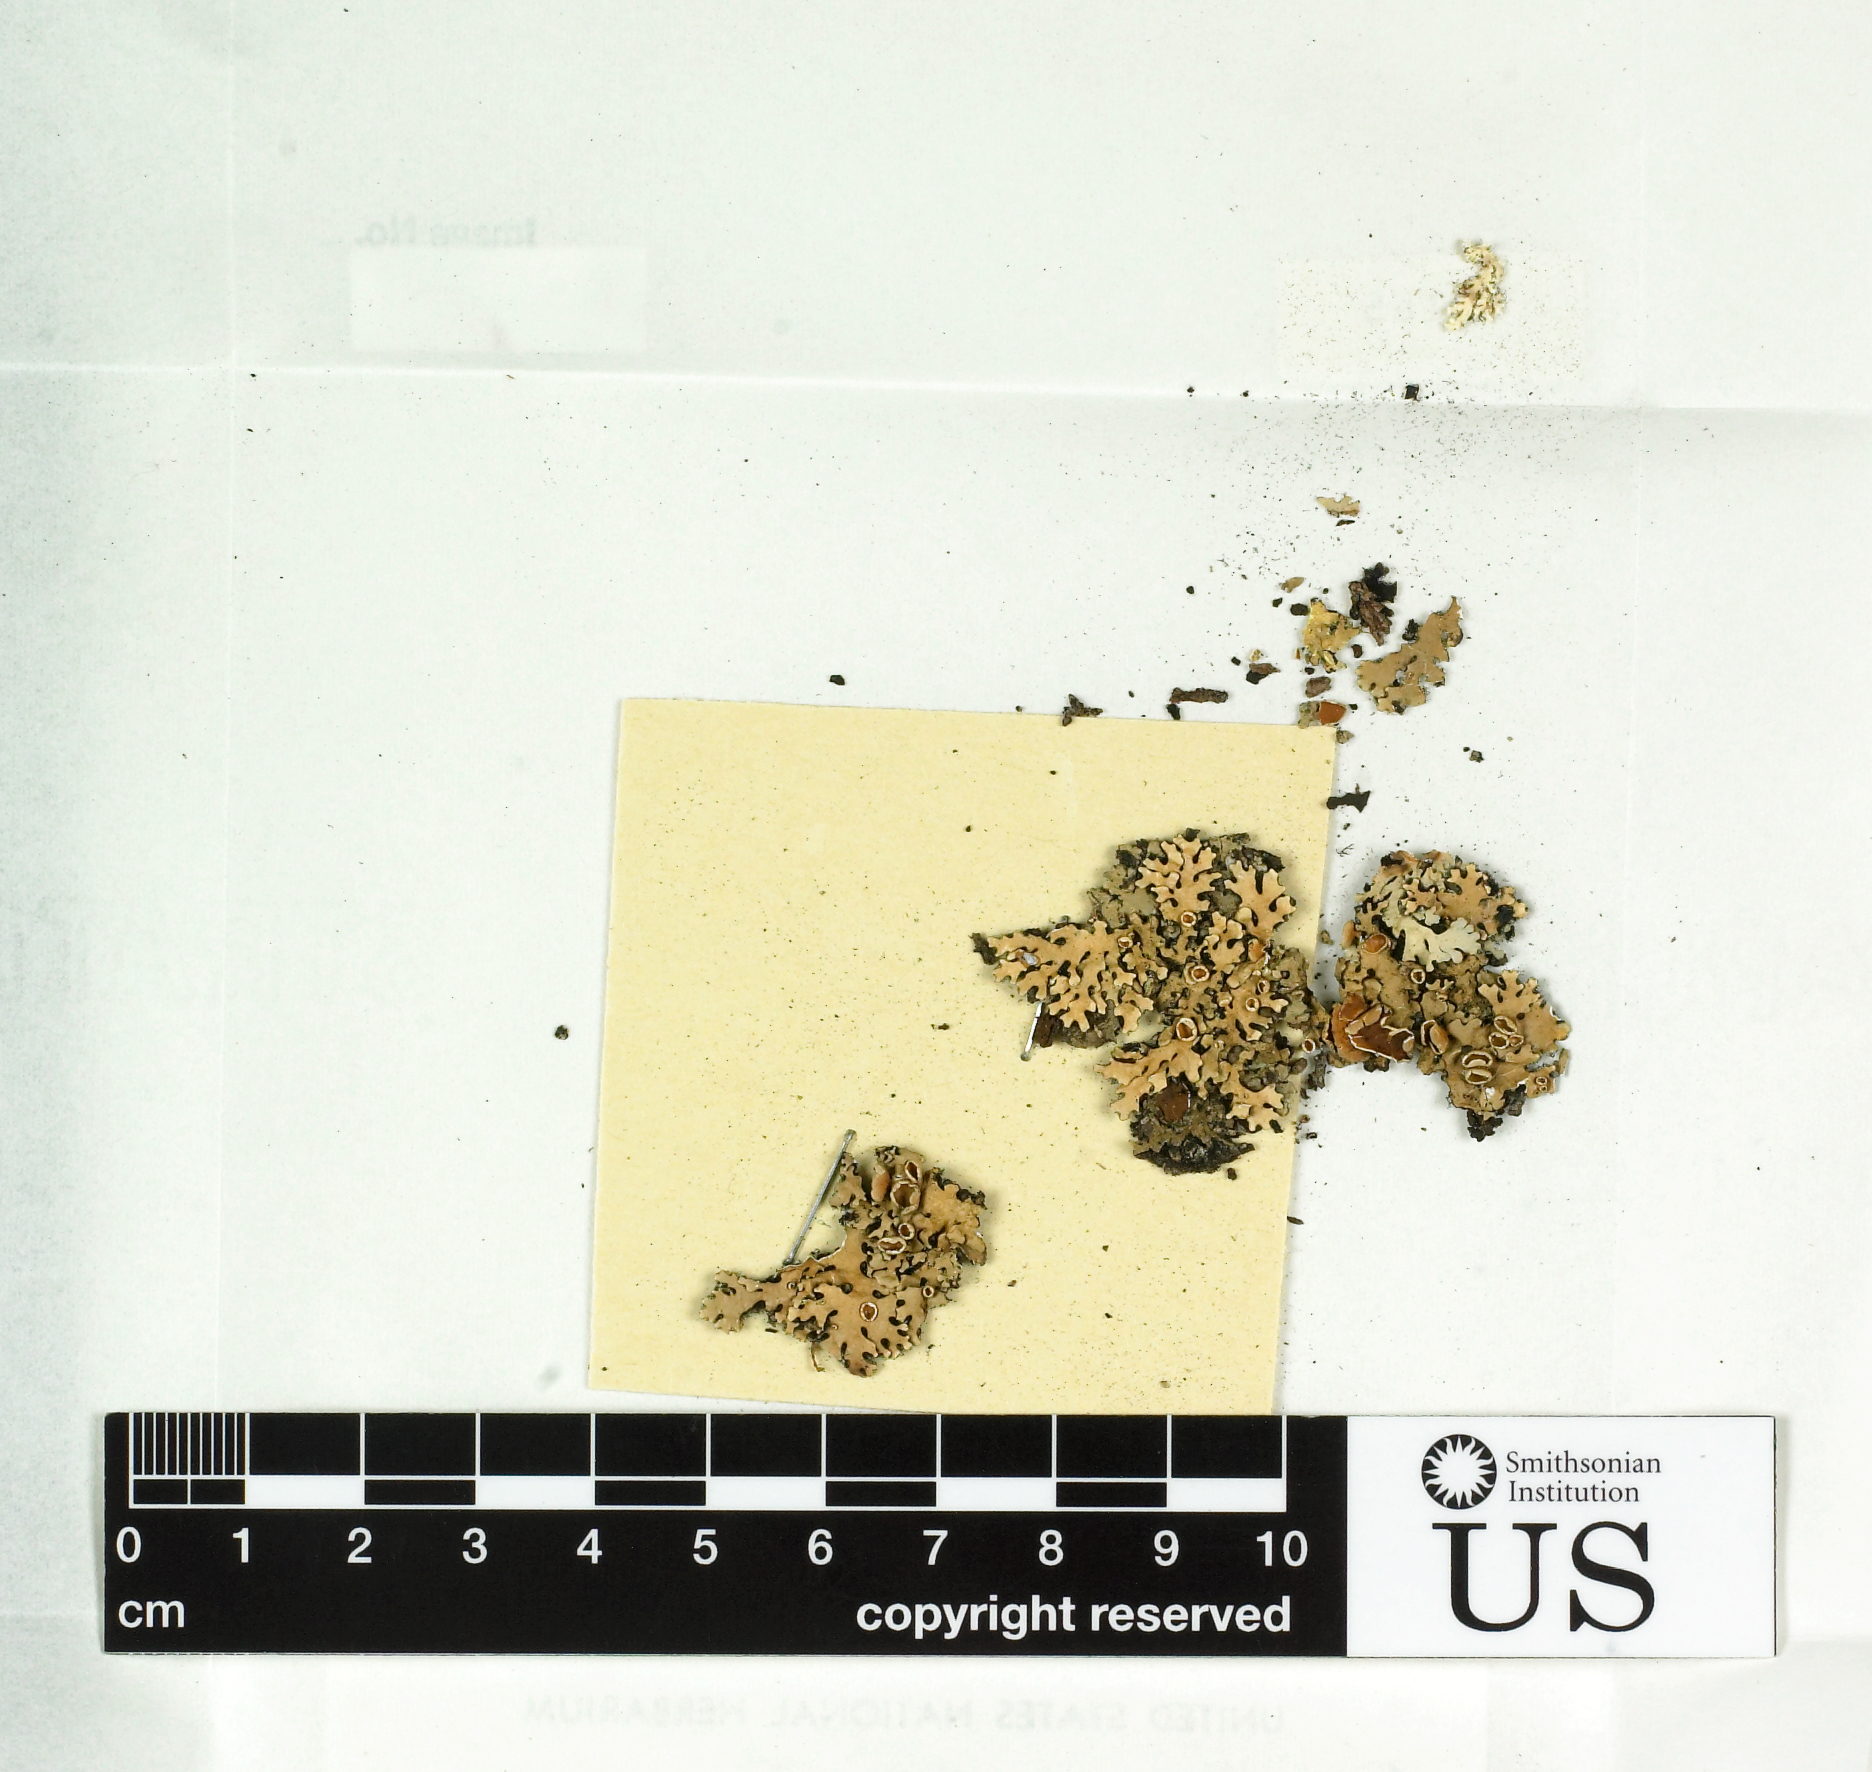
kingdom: Fungi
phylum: Ascomycota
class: Lecanoromycetes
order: Lecanorales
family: Parmeliaceae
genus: Hypotrachyna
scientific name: Hypotrachyna degelii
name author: (Hale) Hale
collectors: G. O. A. Malme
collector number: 2545xx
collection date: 1894-03-12 or 1894-12-03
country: Brazil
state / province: Mato Grosso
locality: Santa Anna da Chapada